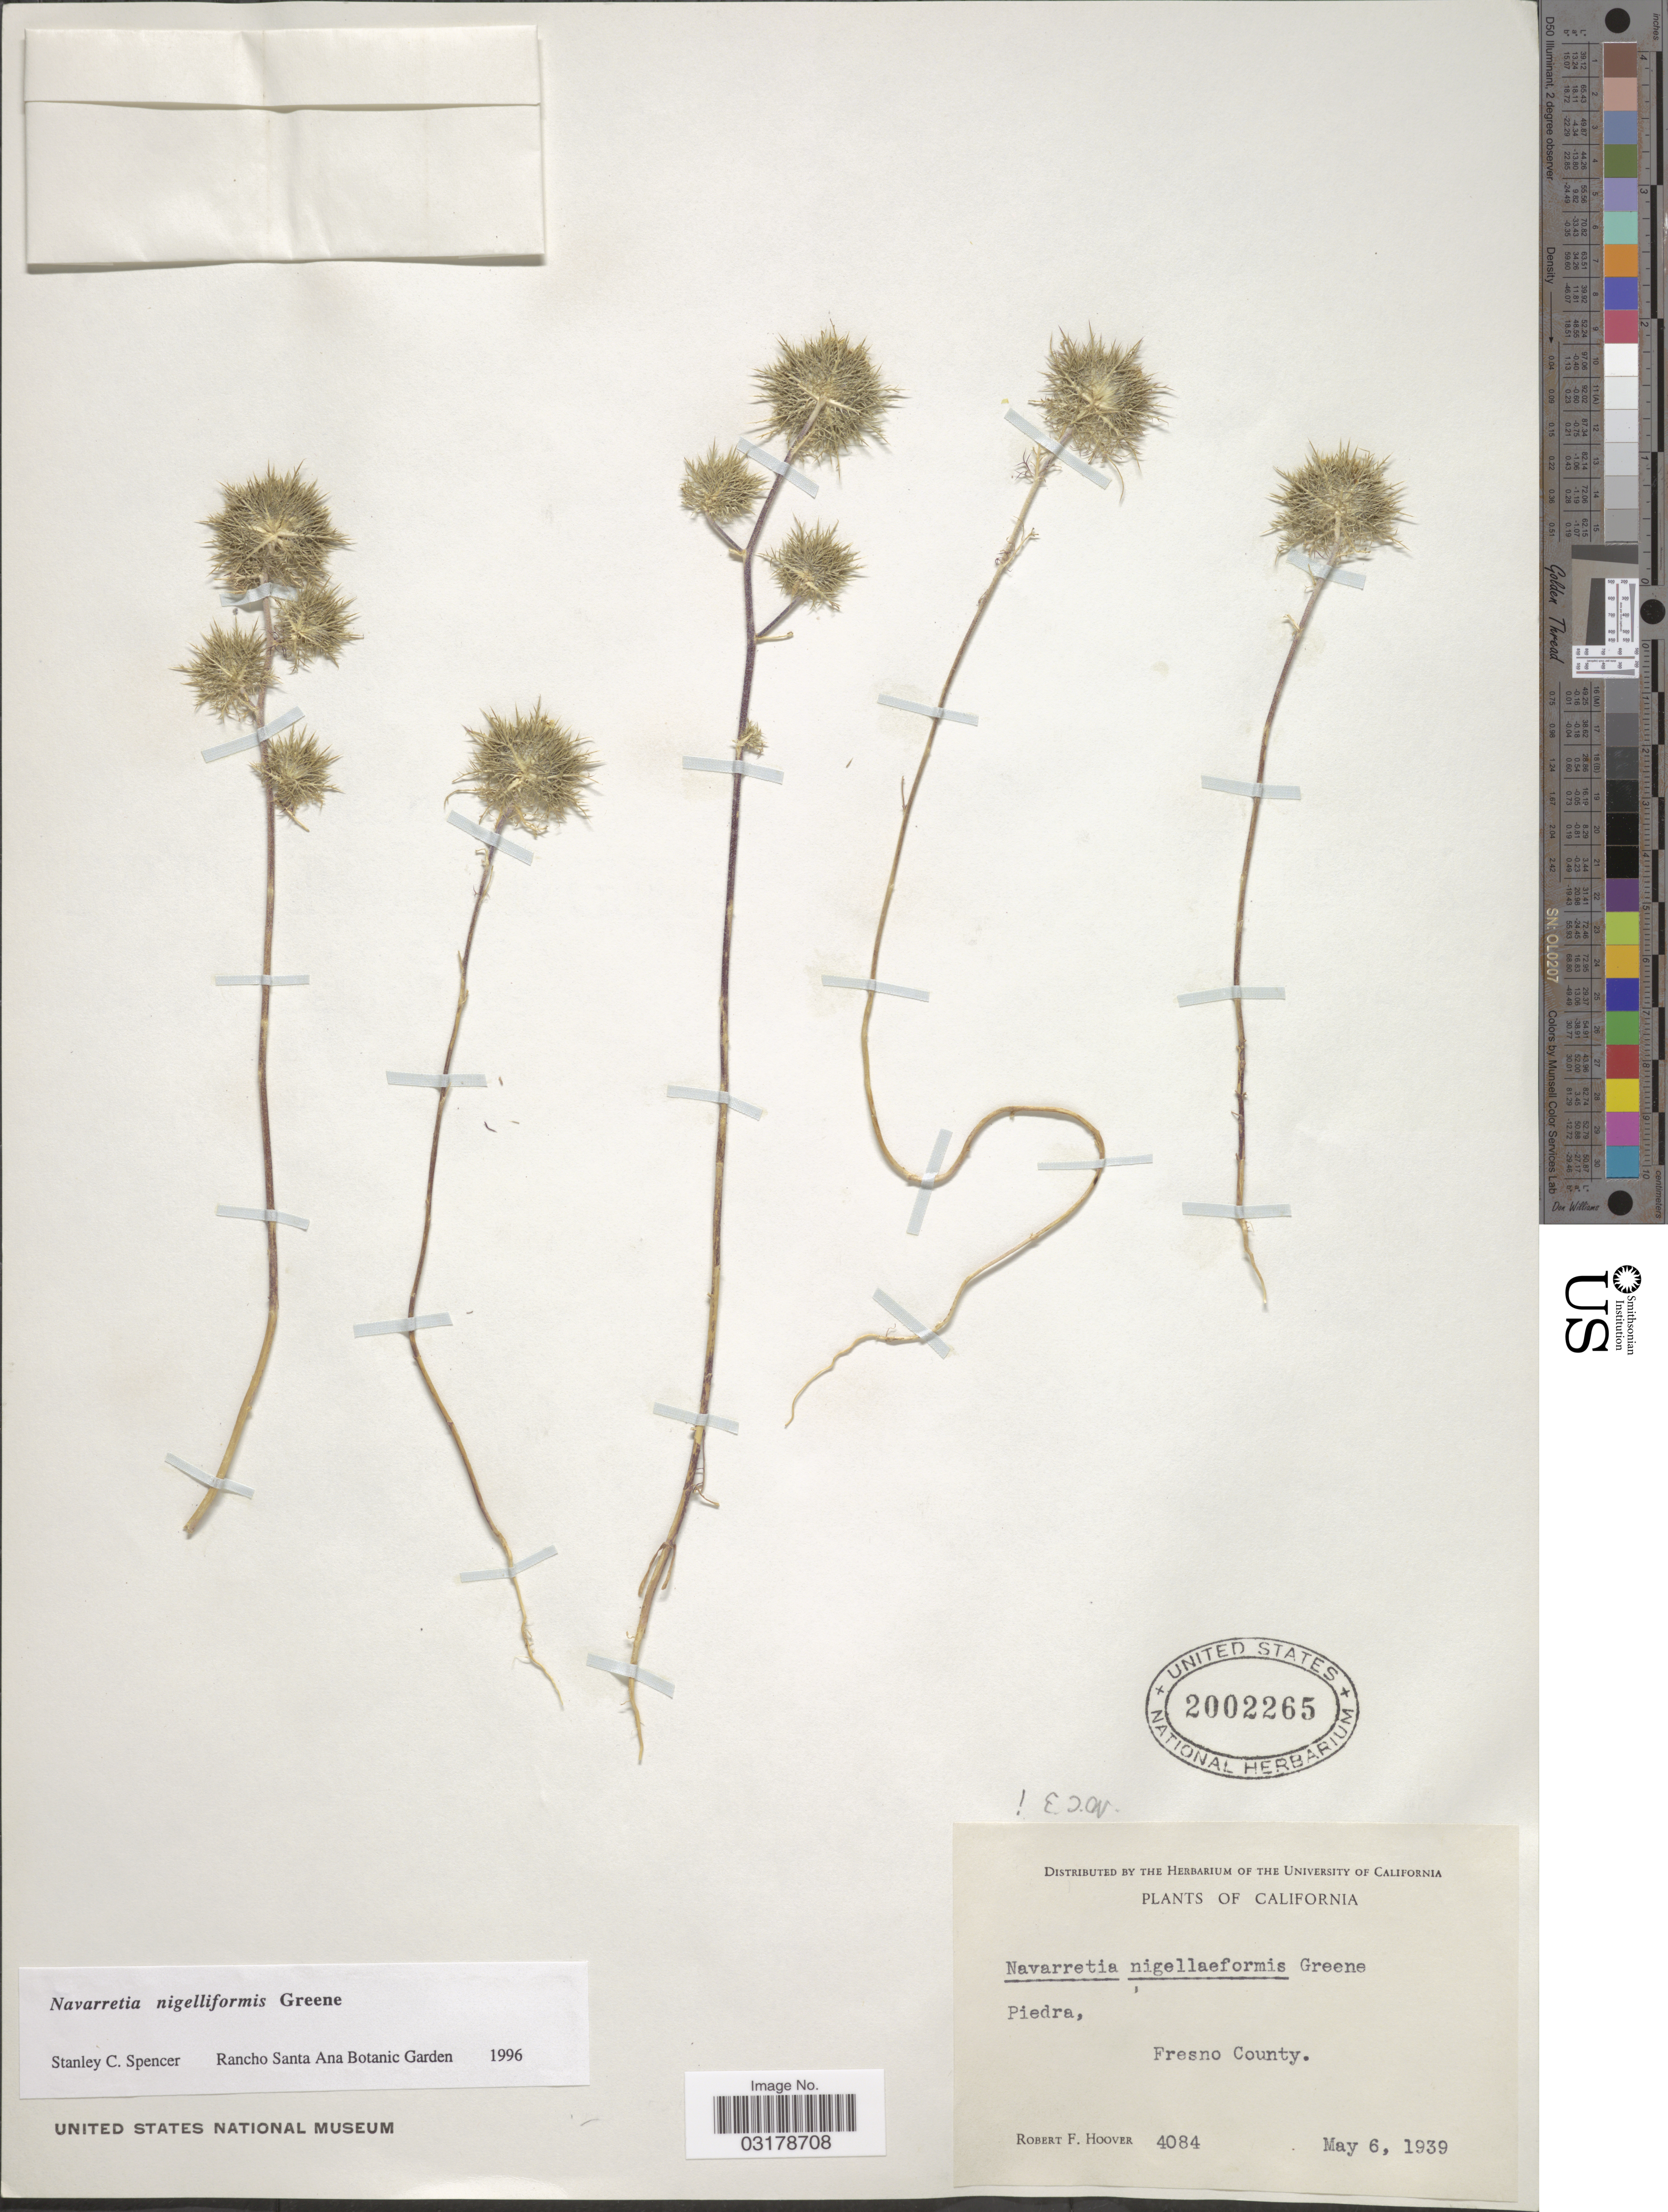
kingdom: Plantae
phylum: Tracheophyta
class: Magnoliopsida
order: Ericales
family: Polemoniaceae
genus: Navarretia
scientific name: Navarretia nigelliformis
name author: Greene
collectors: R. F. Hoover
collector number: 4084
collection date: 1939-05-06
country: United States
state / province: California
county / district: Fresno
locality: Piedra, Fresno County.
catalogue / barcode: US 2002265